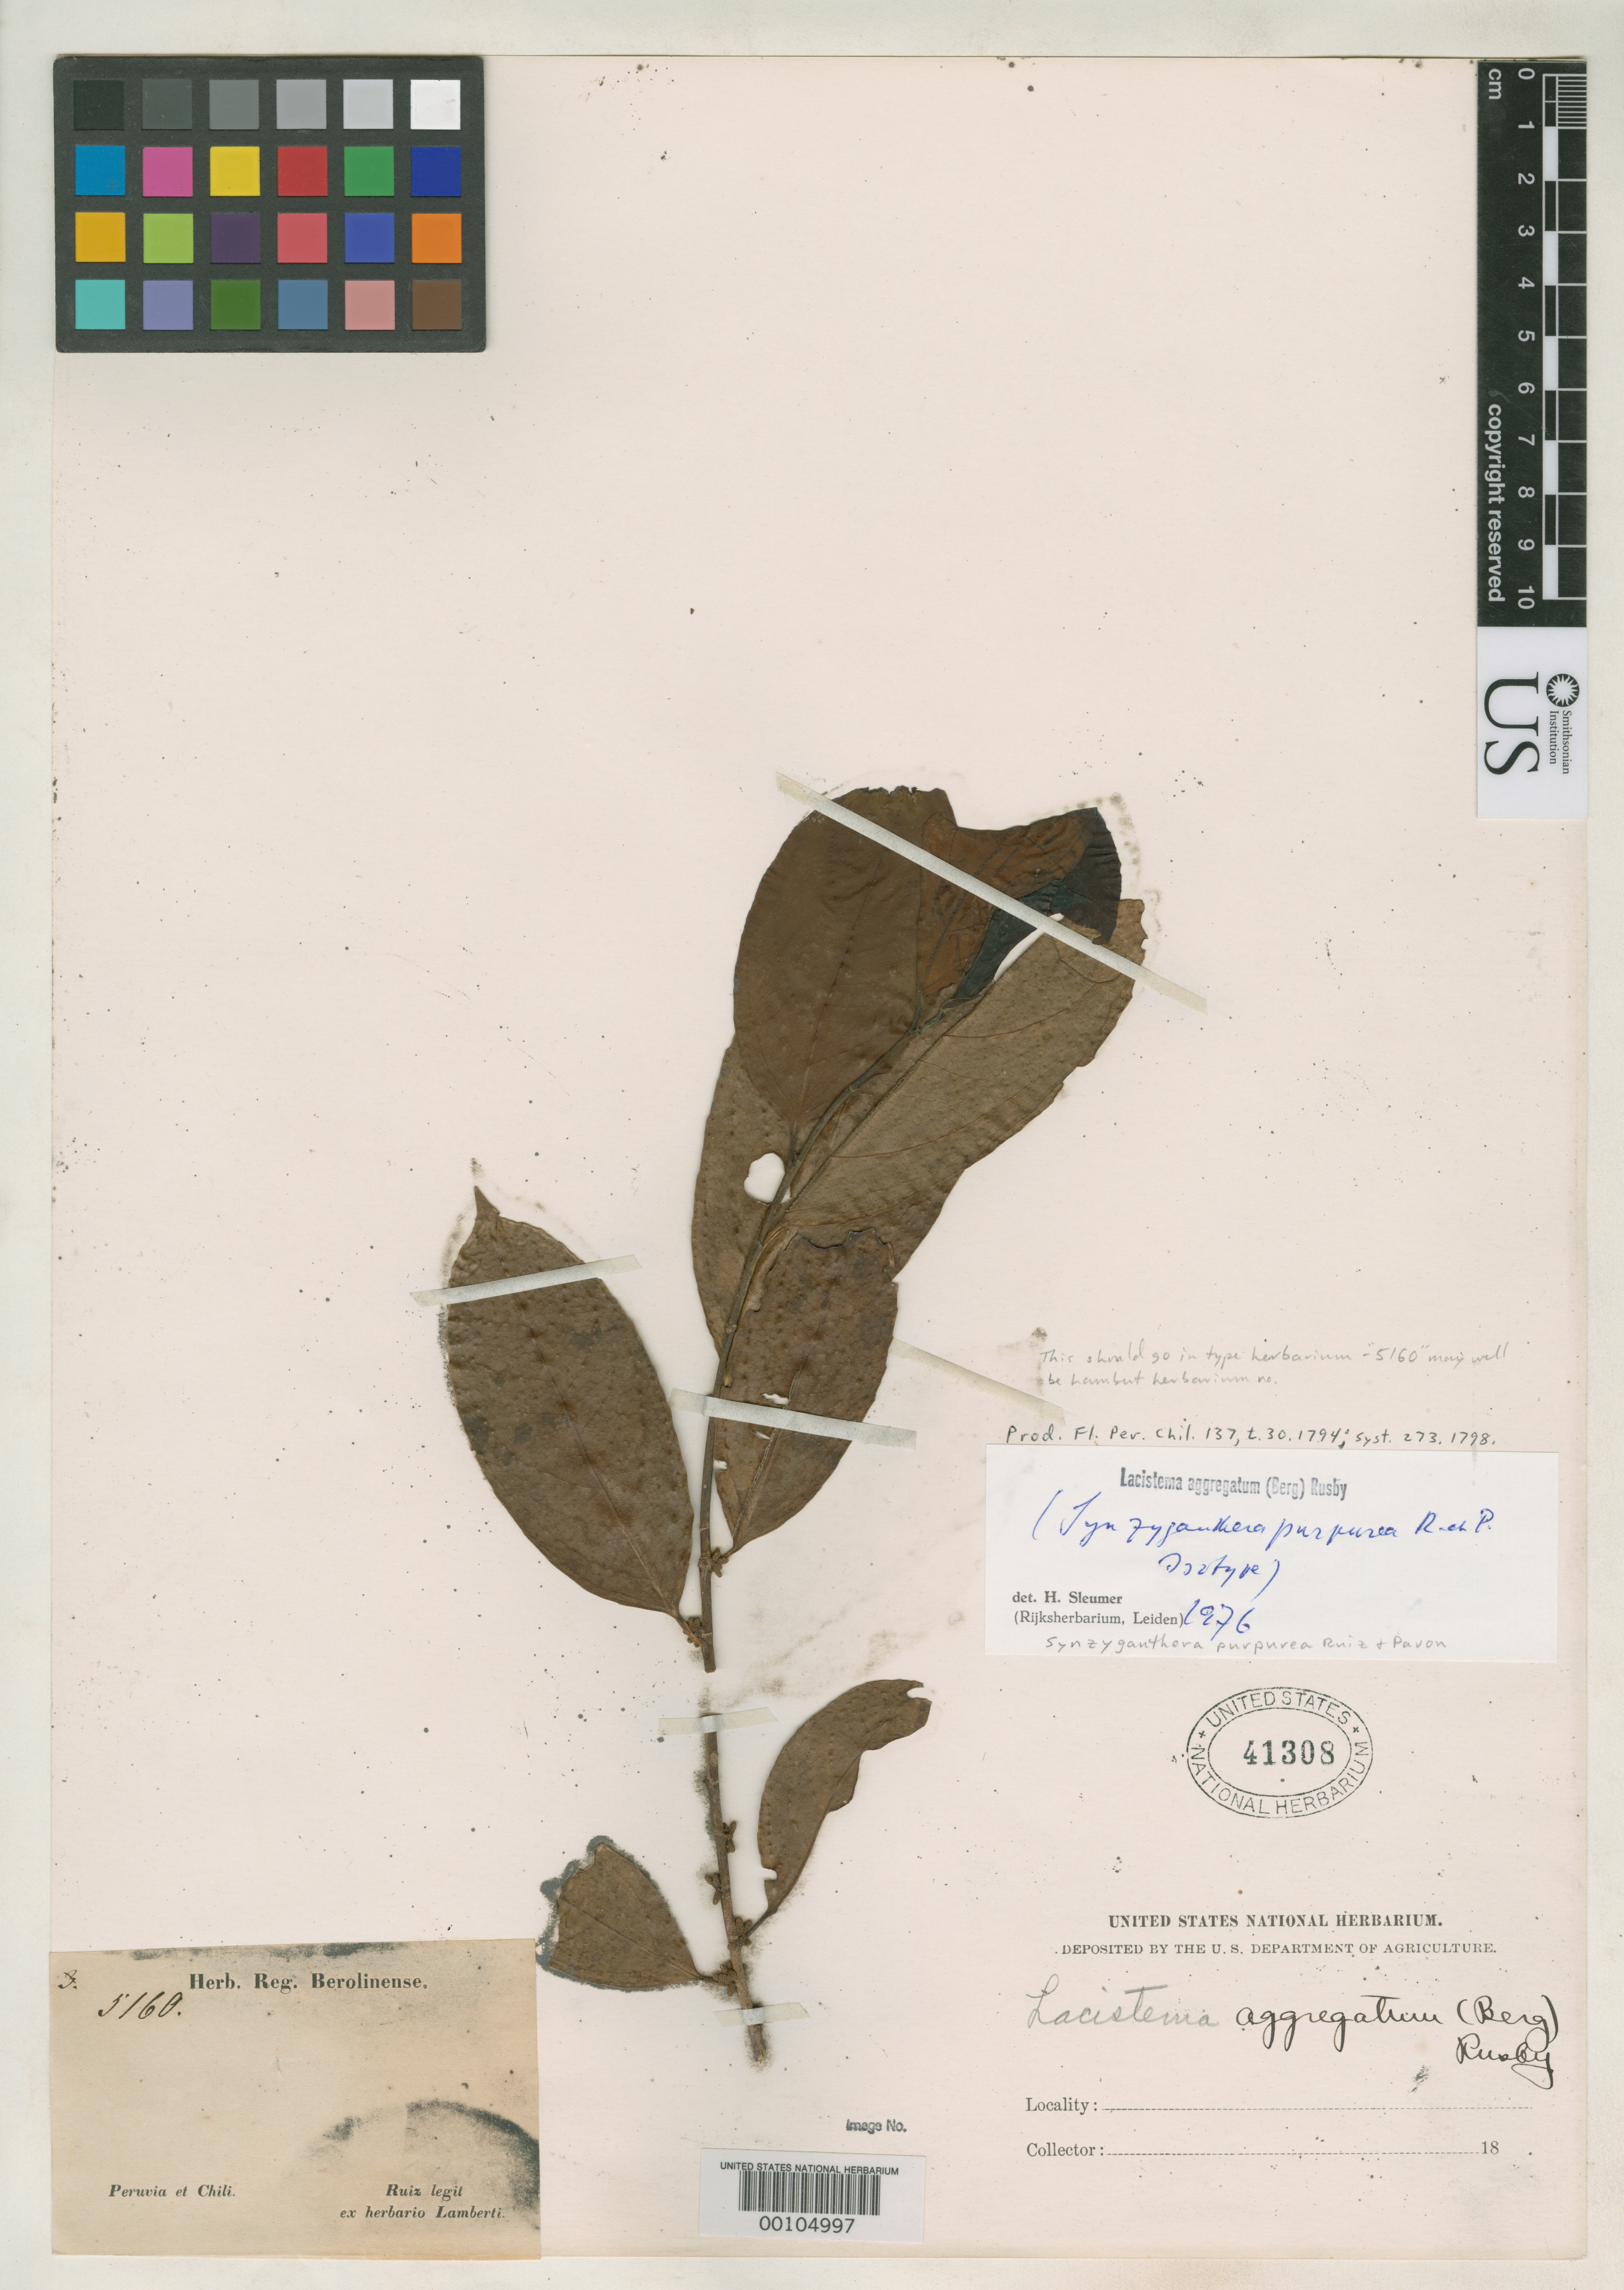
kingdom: Plantae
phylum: Tracheophyta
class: Magnoliopsida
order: Malpighiales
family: Lacistemataceae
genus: Synzyganthera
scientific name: Synzyganthera purpurea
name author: Ruiz & Pav.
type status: Isotype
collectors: H. Ruiz López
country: Chile / Peru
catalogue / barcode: US 41308